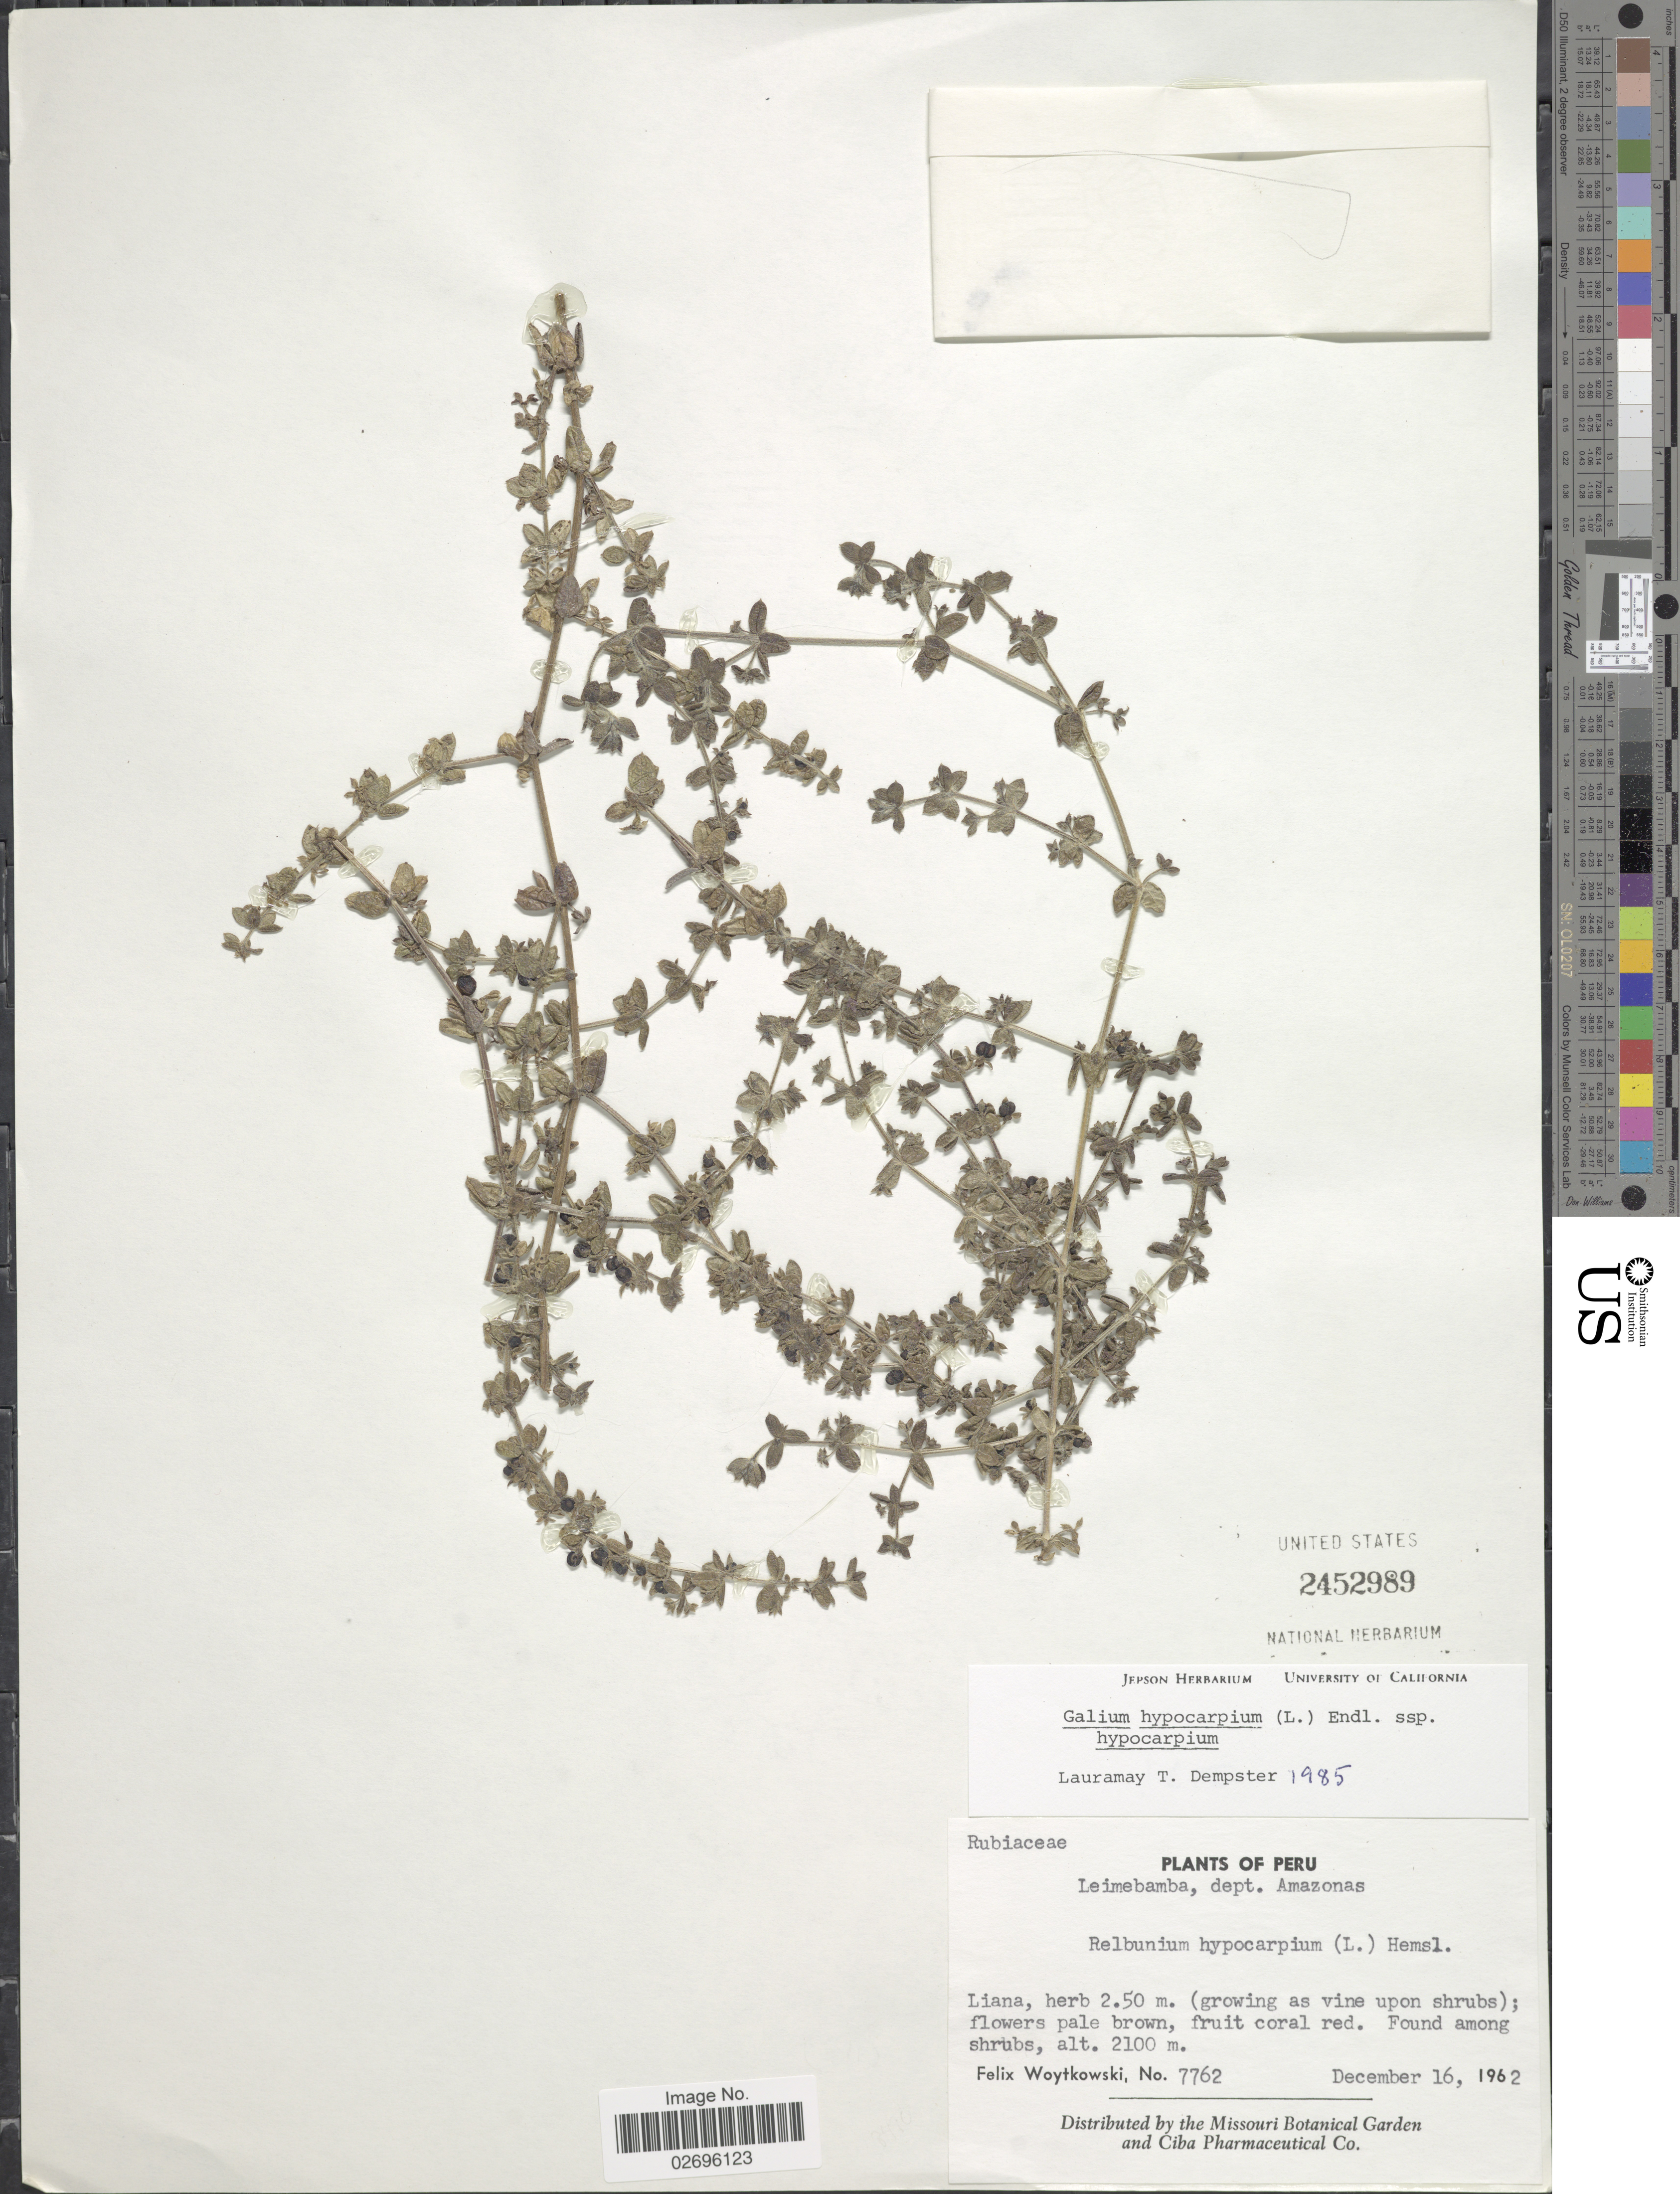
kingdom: Plantae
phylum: Tracheophyta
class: Magnoliopsida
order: Gentianales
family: Rubiaceae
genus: Galium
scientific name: Galium hypocarpium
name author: (L.) Endl. ex Griseb.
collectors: F. Woytkowski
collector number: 7762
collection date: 1962-12-16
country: Peru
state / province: Amazonas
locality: Leimebamba, dept. Amazonas.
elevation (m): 2100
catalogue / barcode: US 2452989